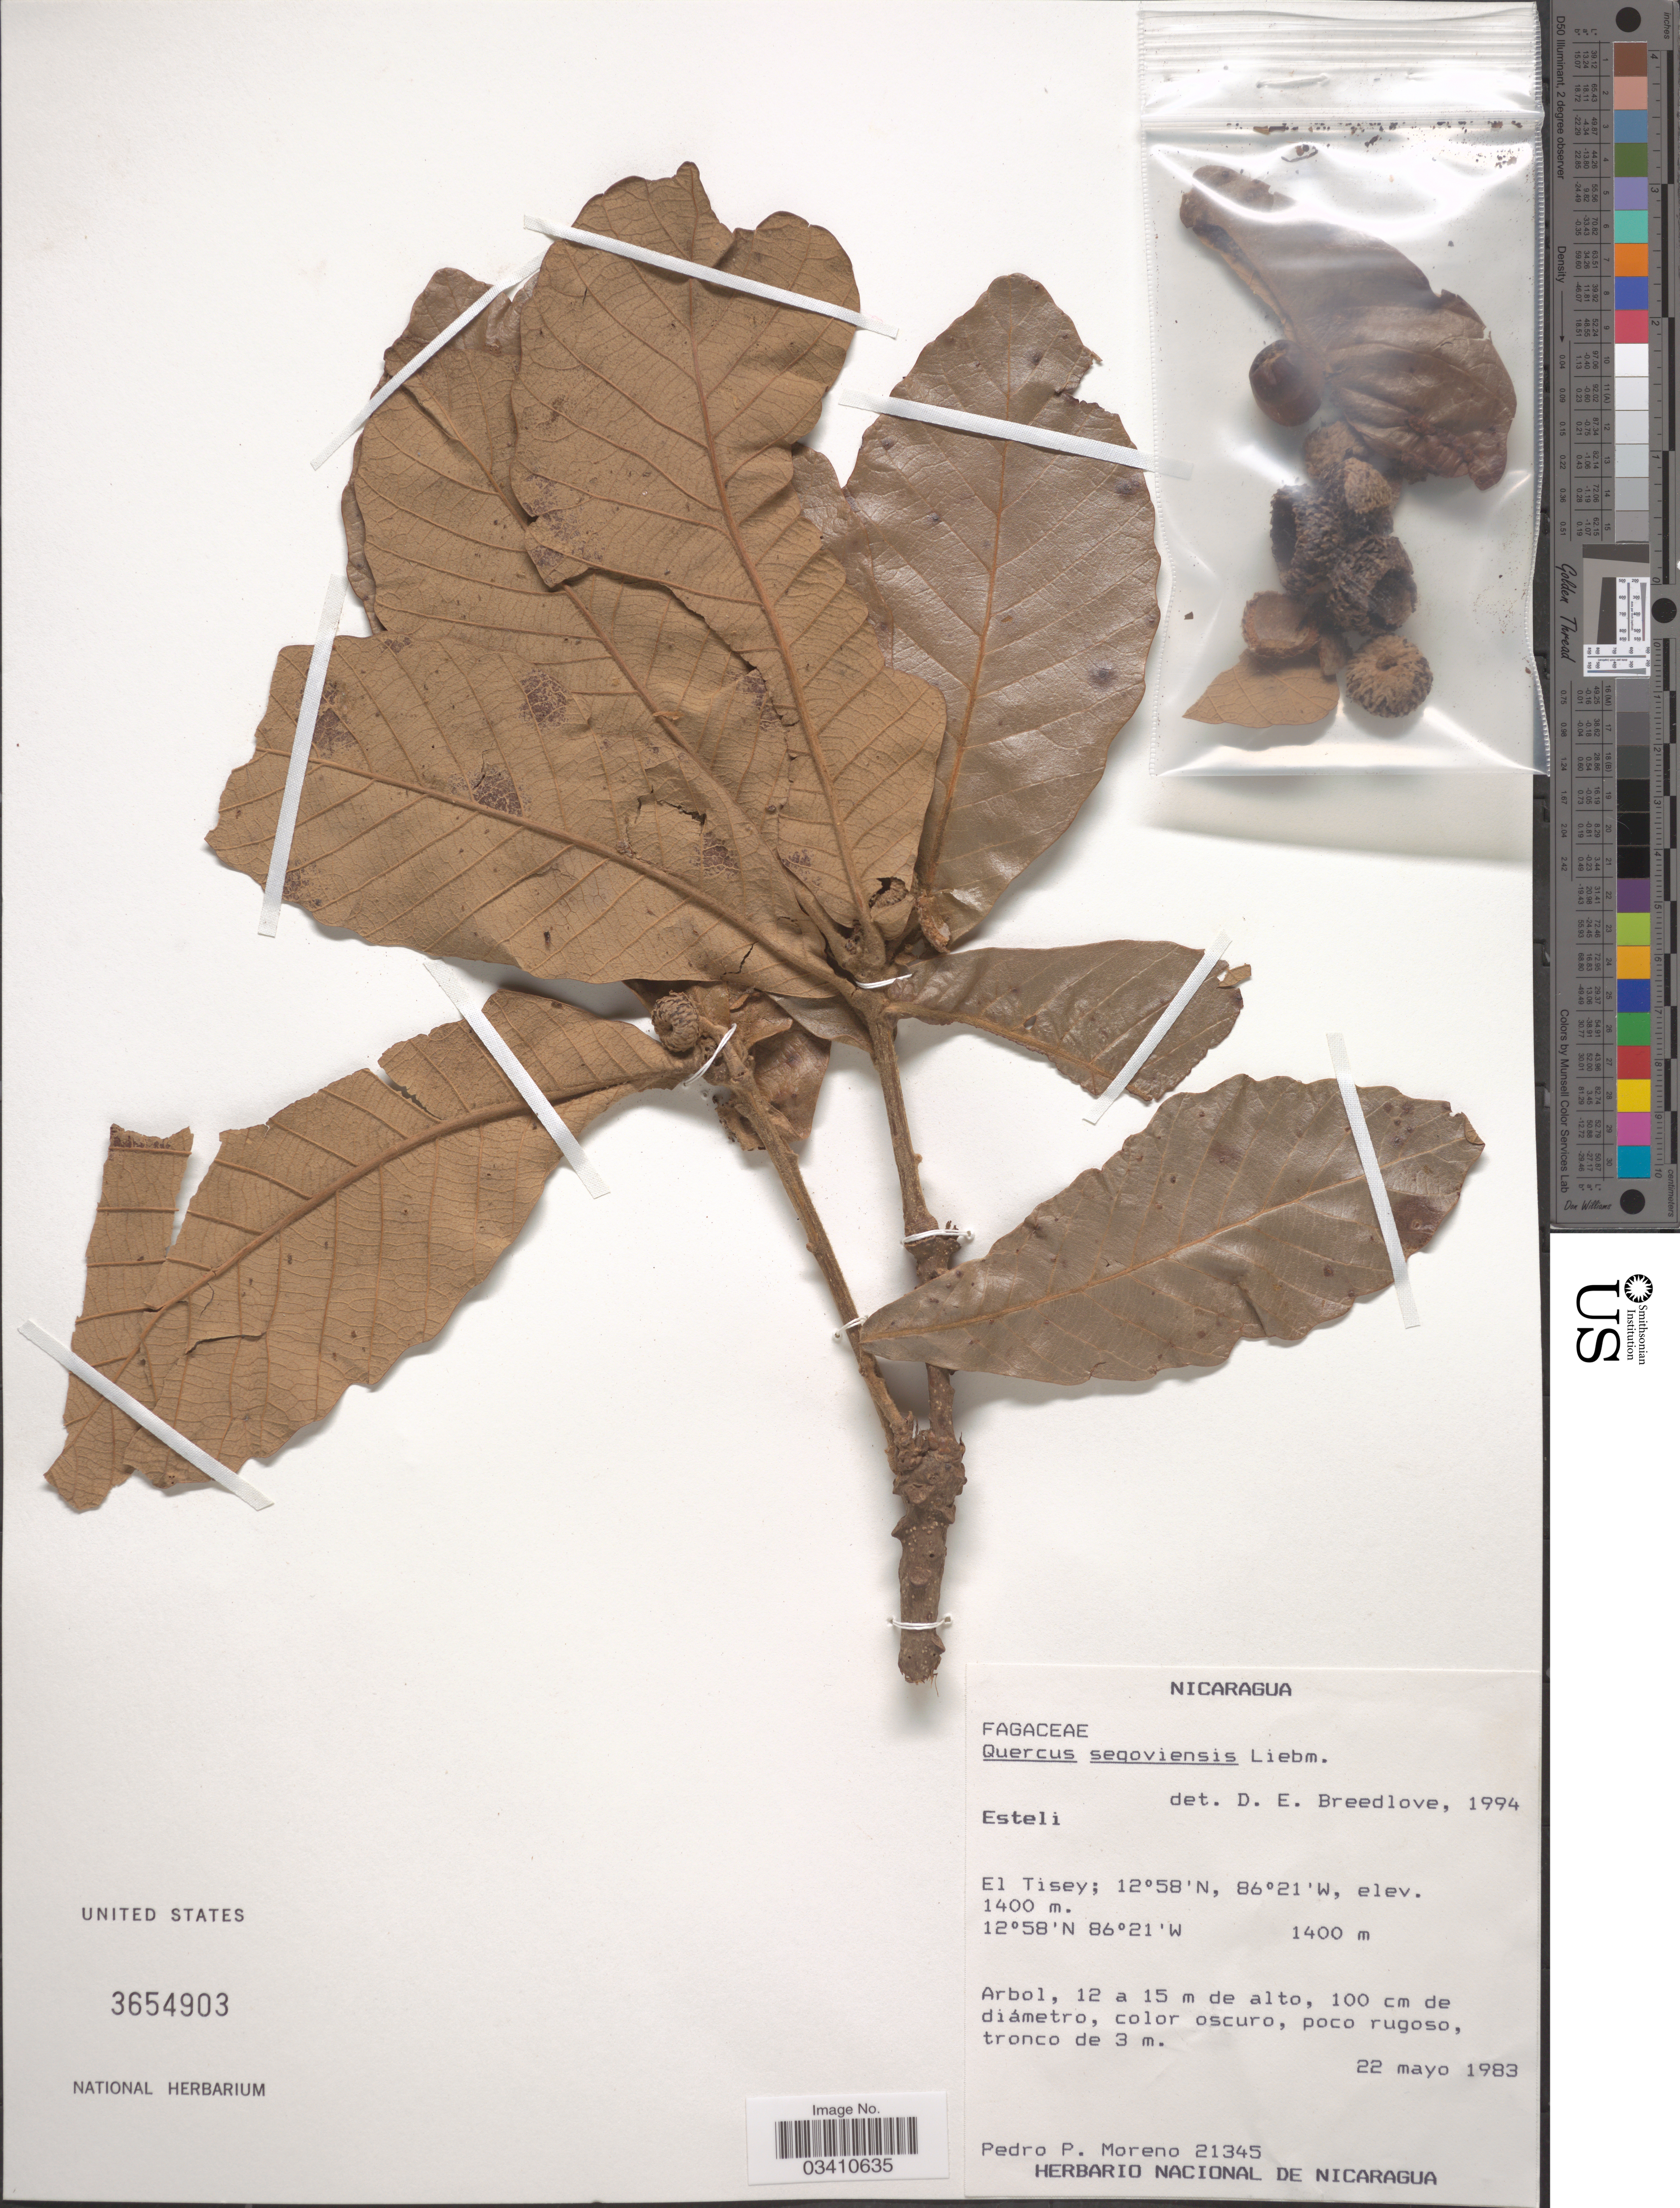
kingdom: Plantae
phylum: Tracheophyta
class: Magnoliopsida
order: Fagales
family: Fagaceae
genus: Quercus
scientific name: Quercus segoviensis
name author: Liebm.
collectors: P. Moreno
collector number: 21345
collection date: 1983-05-22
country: Nicaragua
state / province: Esteli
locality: El Tisey.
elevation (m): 1400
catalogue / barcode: US 3654903